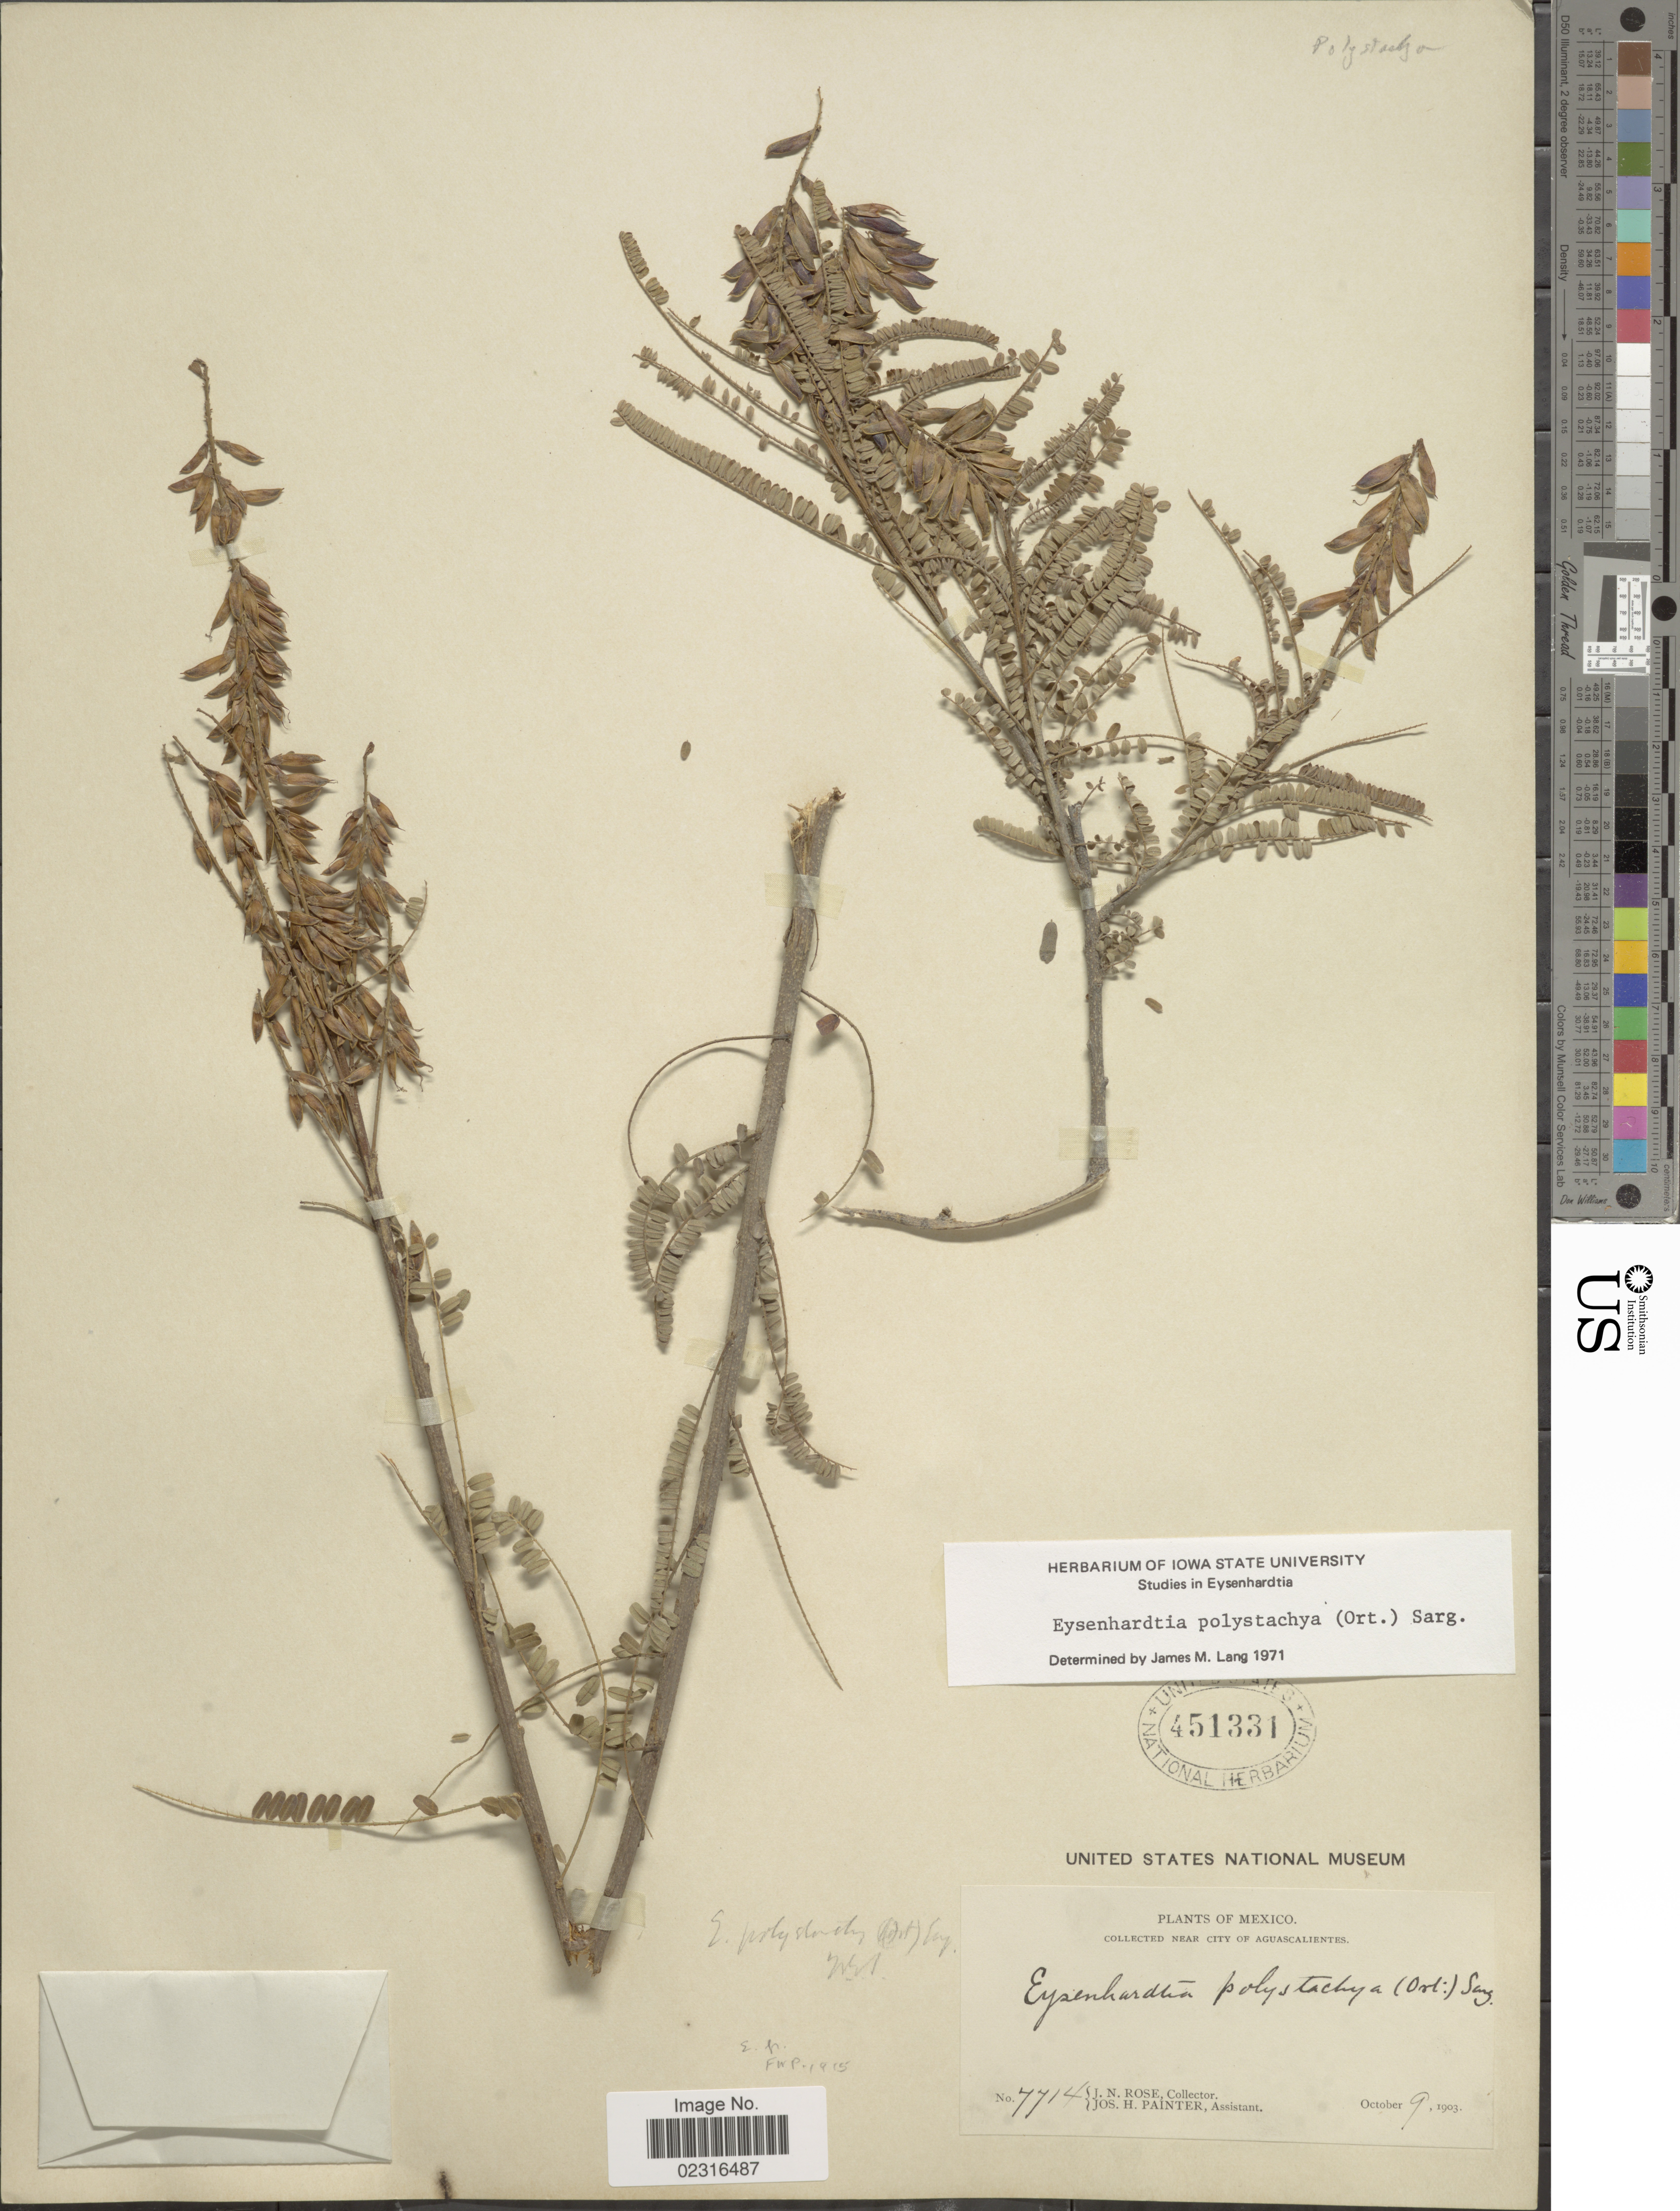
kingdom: Plantae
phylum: Tracheophyta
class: Magnoliopsida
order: Fabales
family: Fabaceae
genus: Eysenhardtia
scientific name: Eysenhardtia polystachya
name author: (Ortega) Sarg.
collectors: J. N. Rose & J. H. Painter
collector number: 7714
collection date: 1903-10-09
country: Mexico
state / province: Aguascalientes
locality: Near City of Aguascalientes.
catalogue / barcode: US 451331